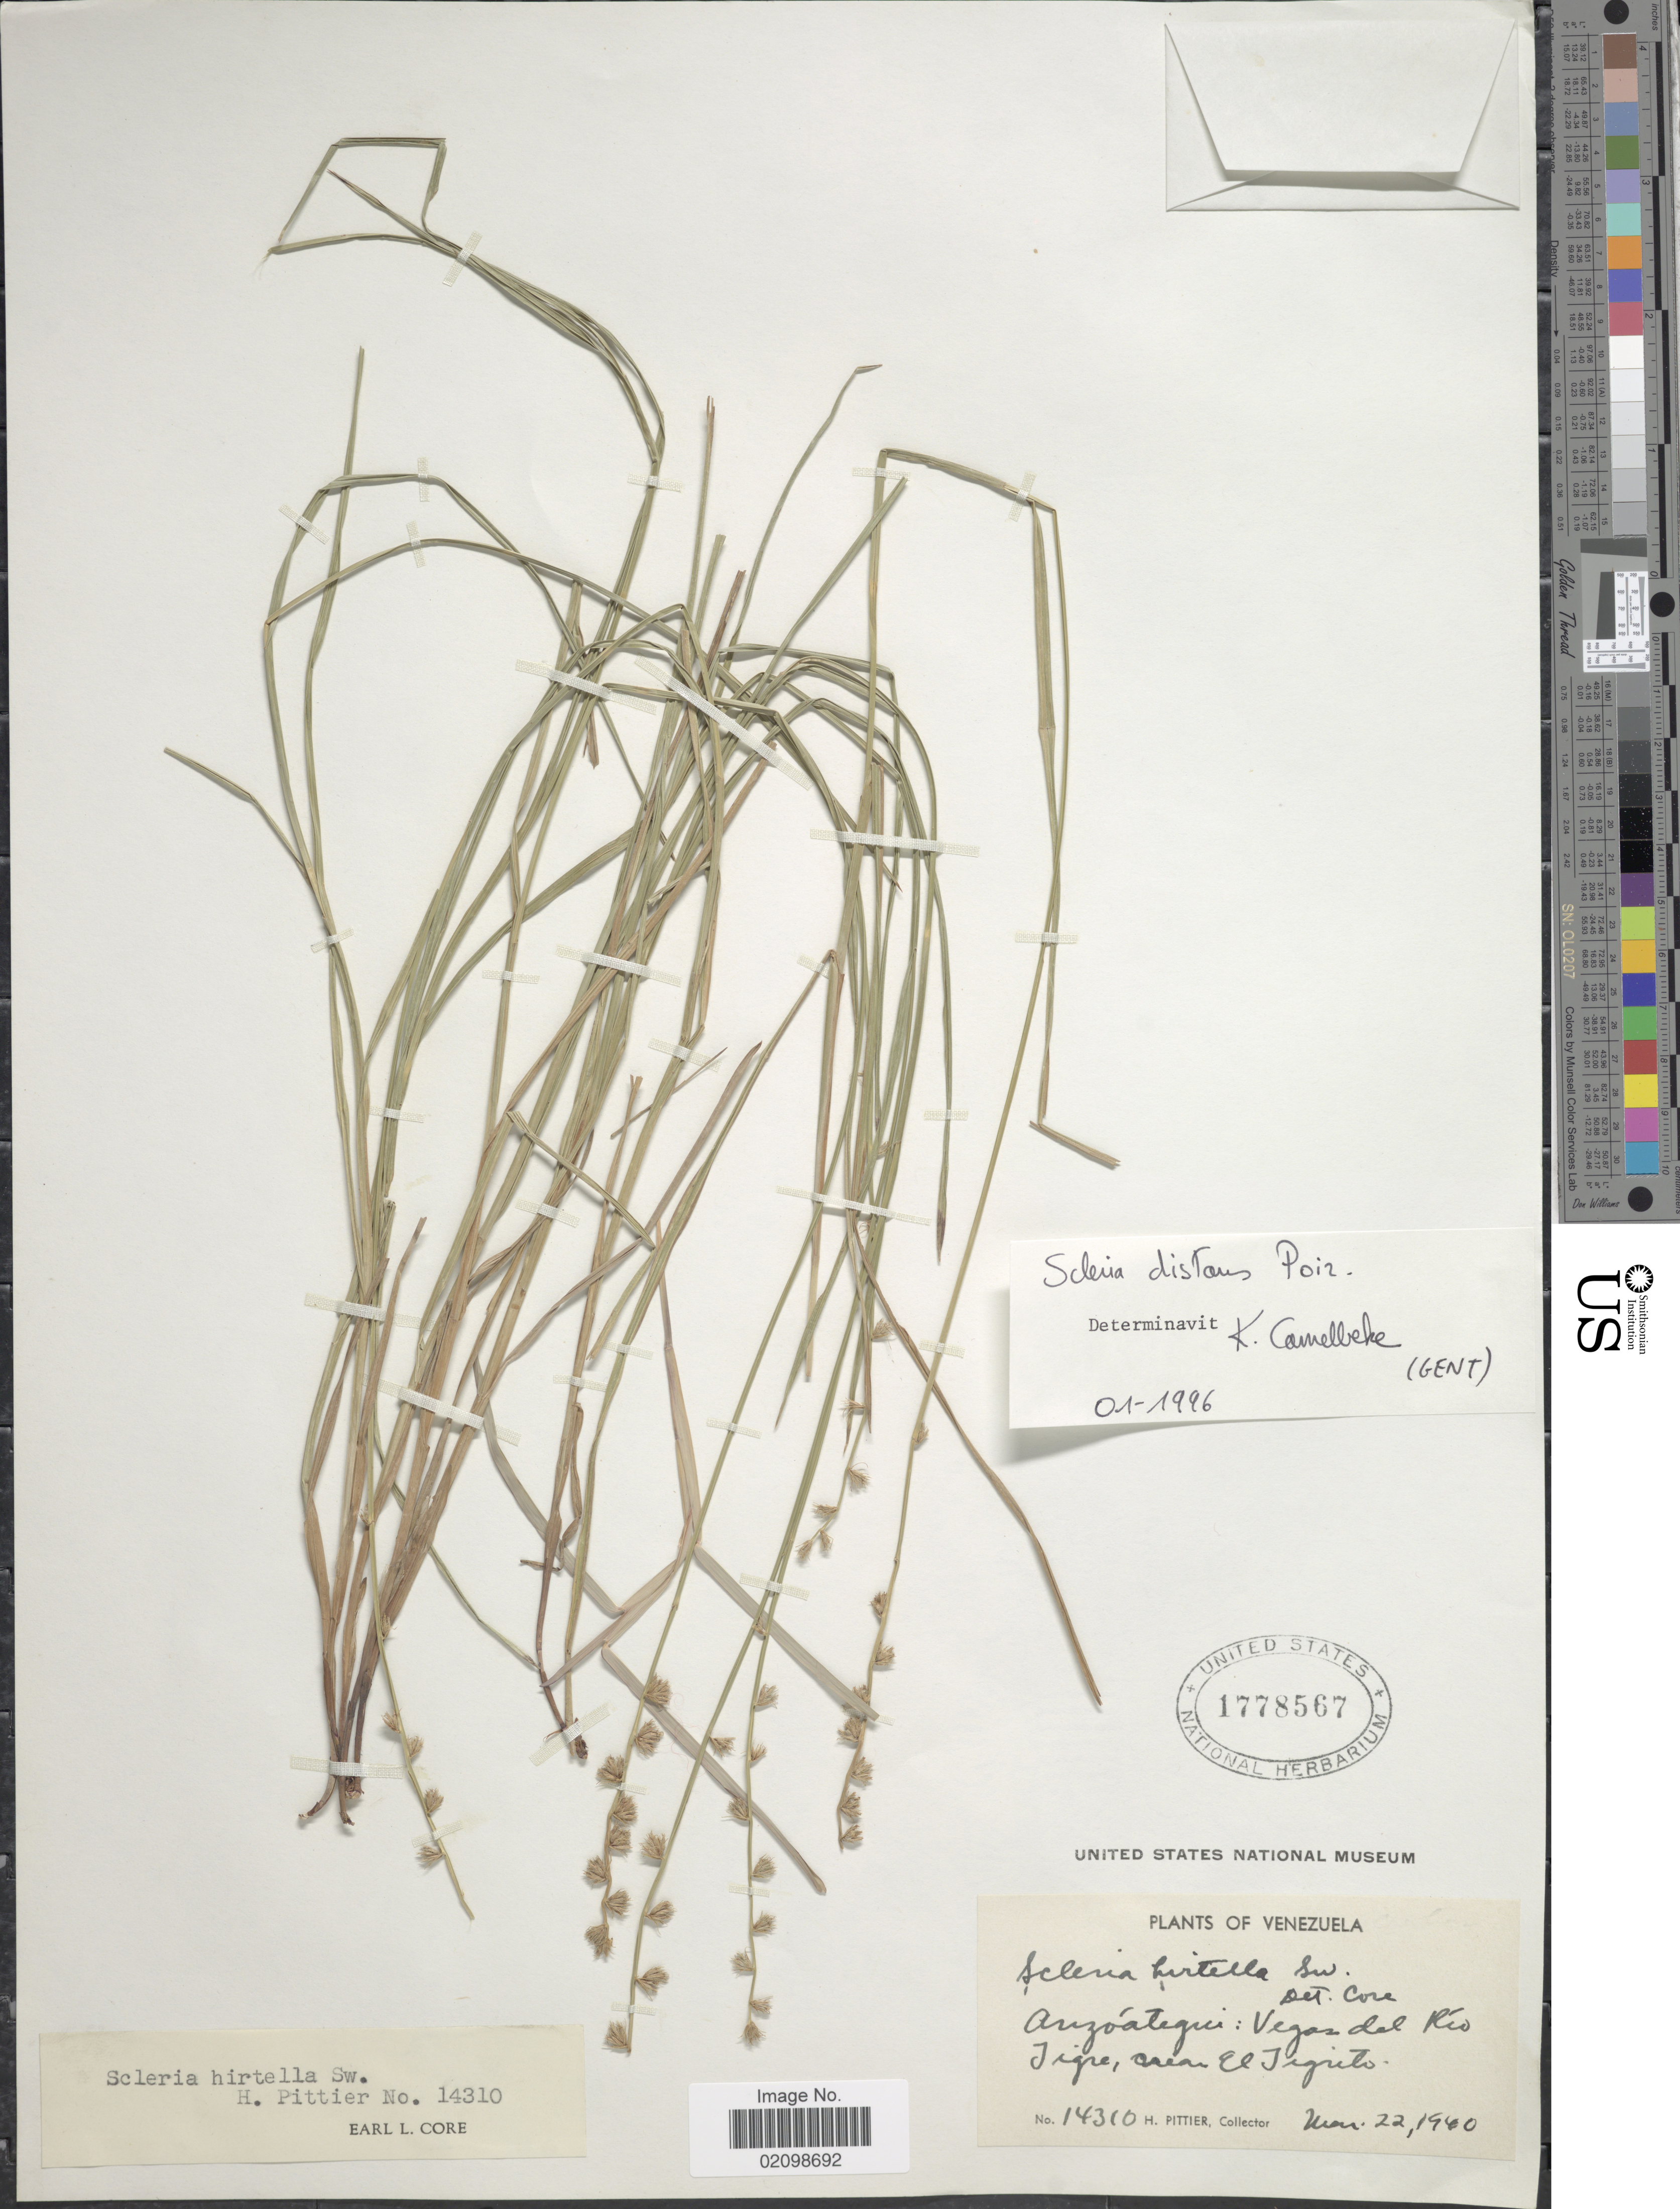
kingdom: Plantae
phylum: Tracheophyta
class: Liliopsida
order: Poales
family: Cyperaceae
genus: Scleria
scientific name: Scleria distans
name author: Poir.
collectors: H. F. Pittier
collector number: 14310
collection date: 1960-03-22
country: Venezuela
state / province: Anzoategui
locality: Vegas del Rio Tigre, cerca El Tigrito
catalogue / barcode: US 1778567